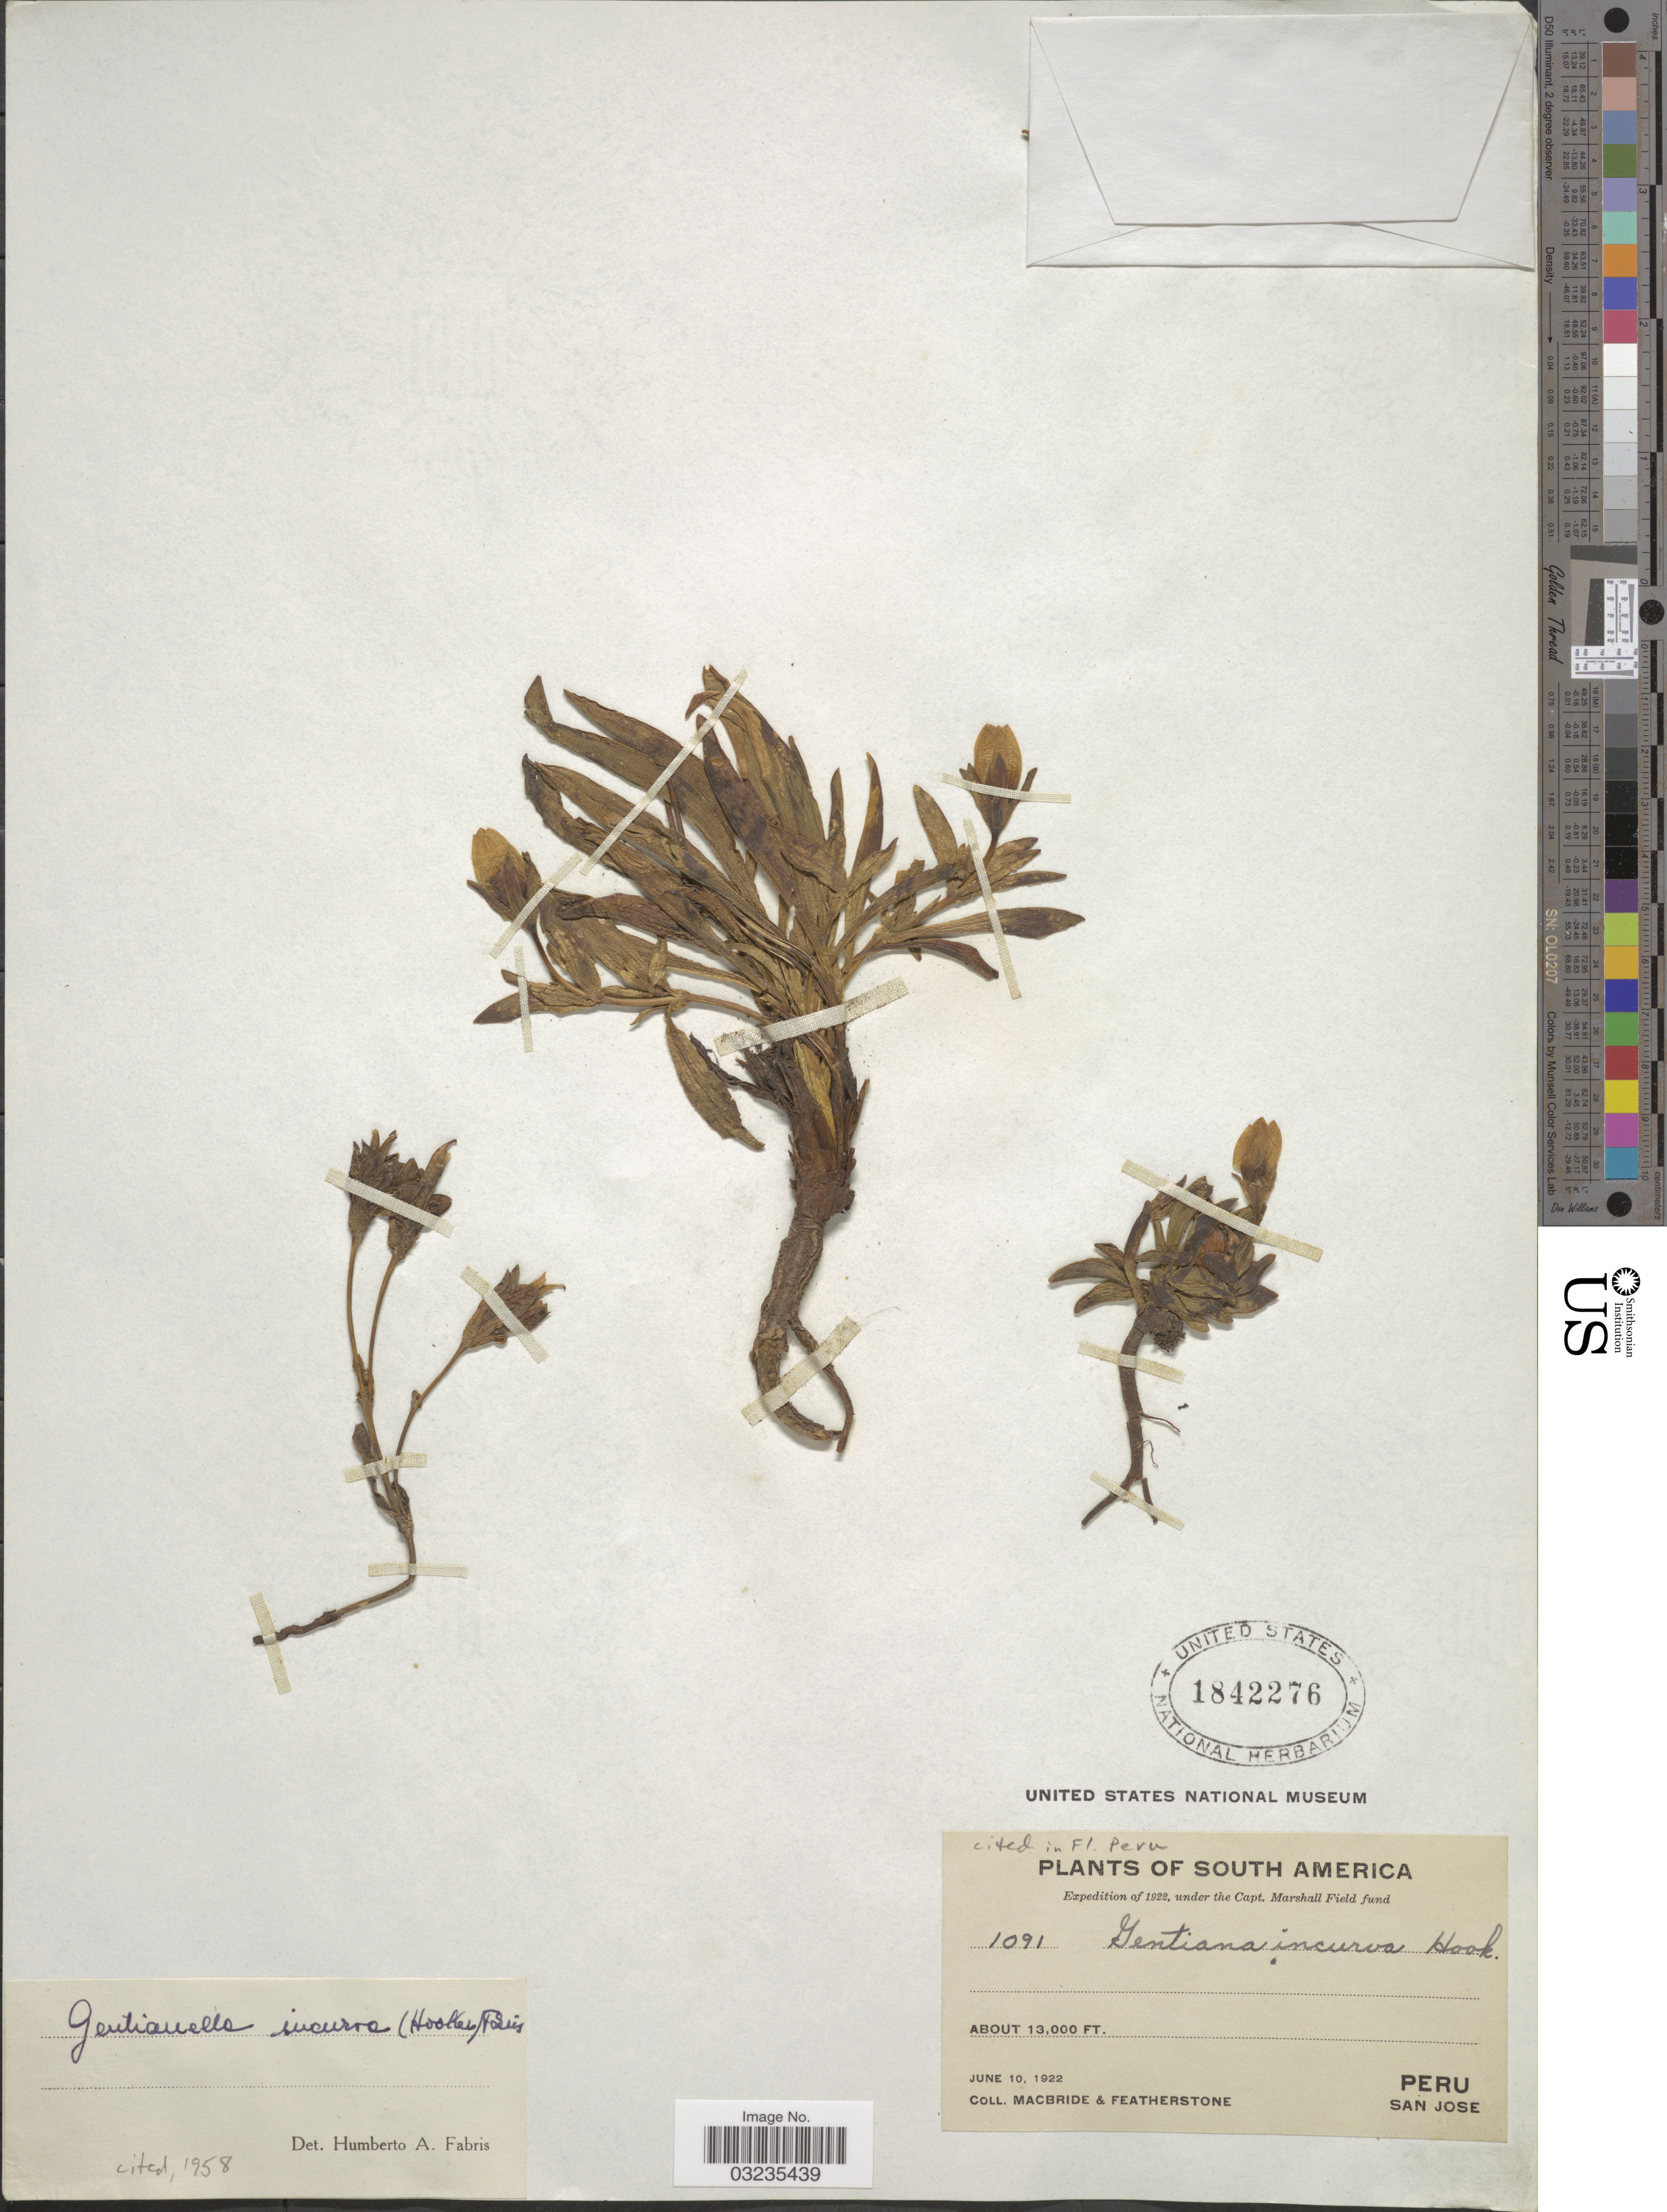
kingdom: Plantae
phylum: Tracheophyta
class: Magnoliopsida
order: Gentianales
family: Gentianaceae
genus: Gentiana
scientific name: Gentiana incurva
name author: Hook.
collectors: Macbride, -- & -. Featherstone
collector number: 1091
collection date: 1922-06-10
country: Peru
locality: San Jose.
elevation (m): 3962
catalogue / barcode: US 1842276